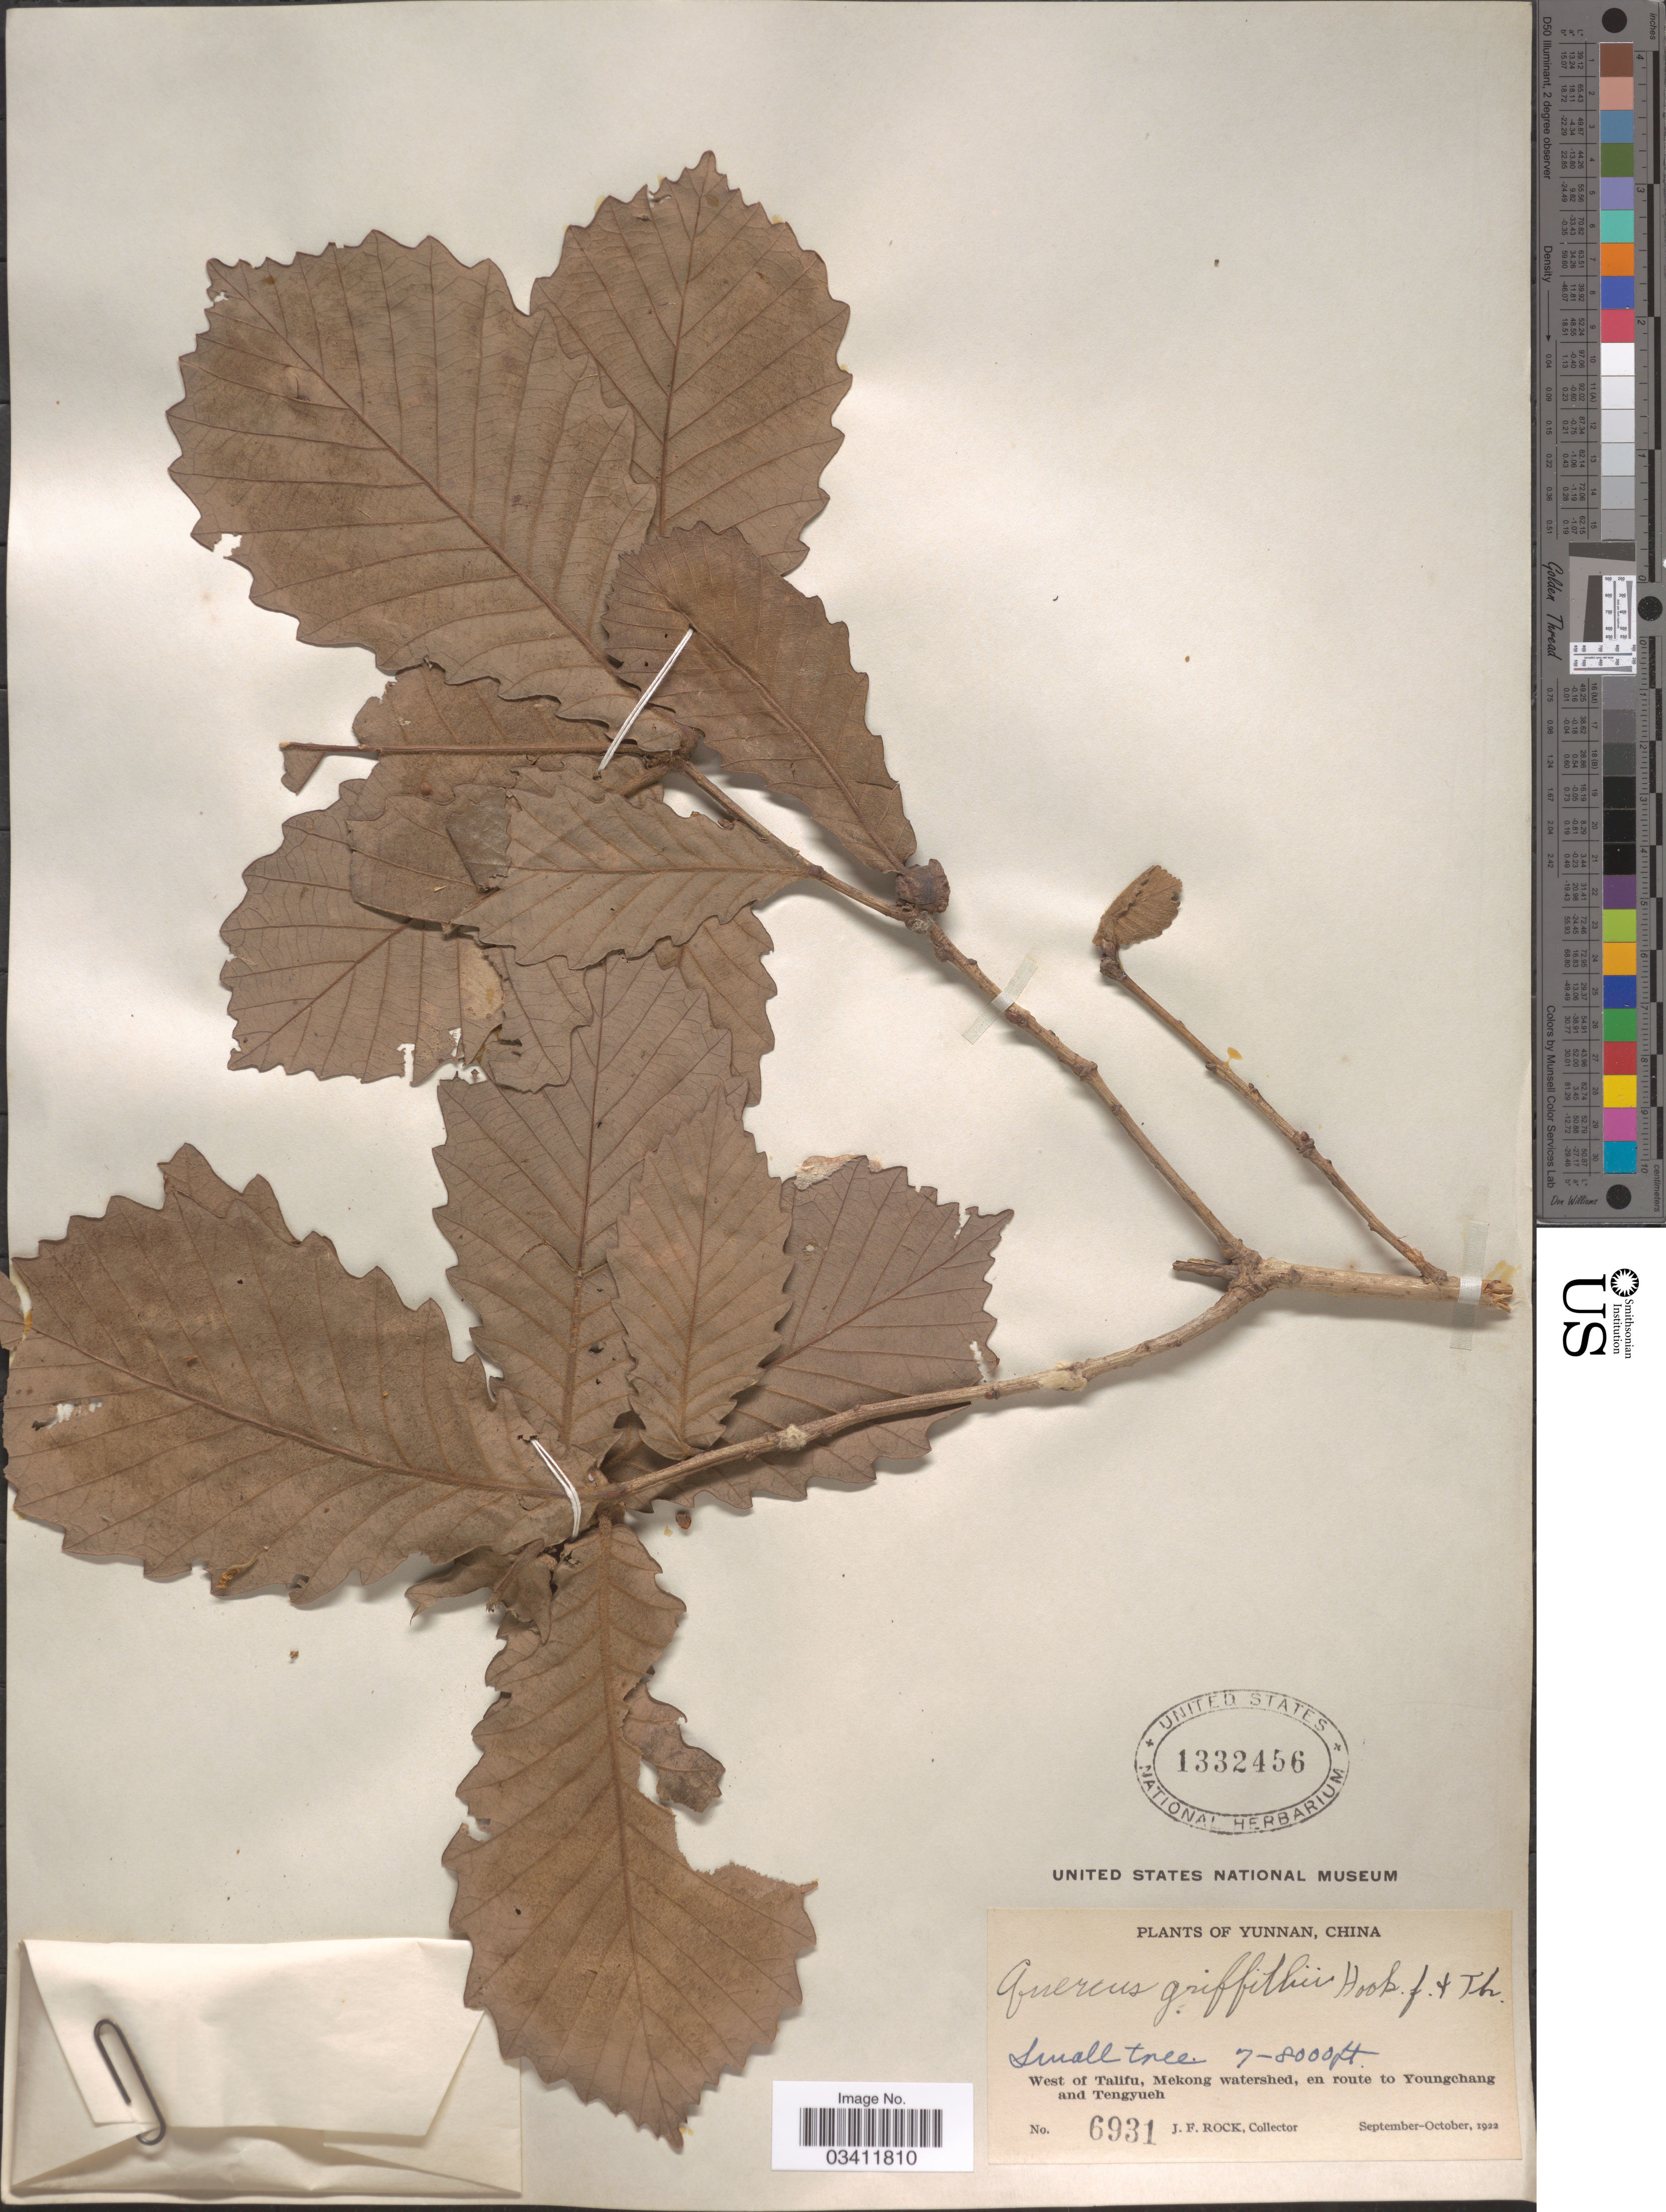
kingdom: Plantae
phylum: Tracheophyta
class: Magnoliopsida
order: Fagales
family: Fagaceae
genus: Quercus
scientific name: Quercus griffithii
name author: Hook. f. & Thomson ex Miq.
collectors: J. Rock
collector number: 6931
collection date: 1922-09/1922-10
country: China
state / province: Yunnan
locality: West of Talifu, Mekong watershed, en route to Youngchang and Tengyueh.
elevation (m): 2134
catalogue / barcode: US 1332456